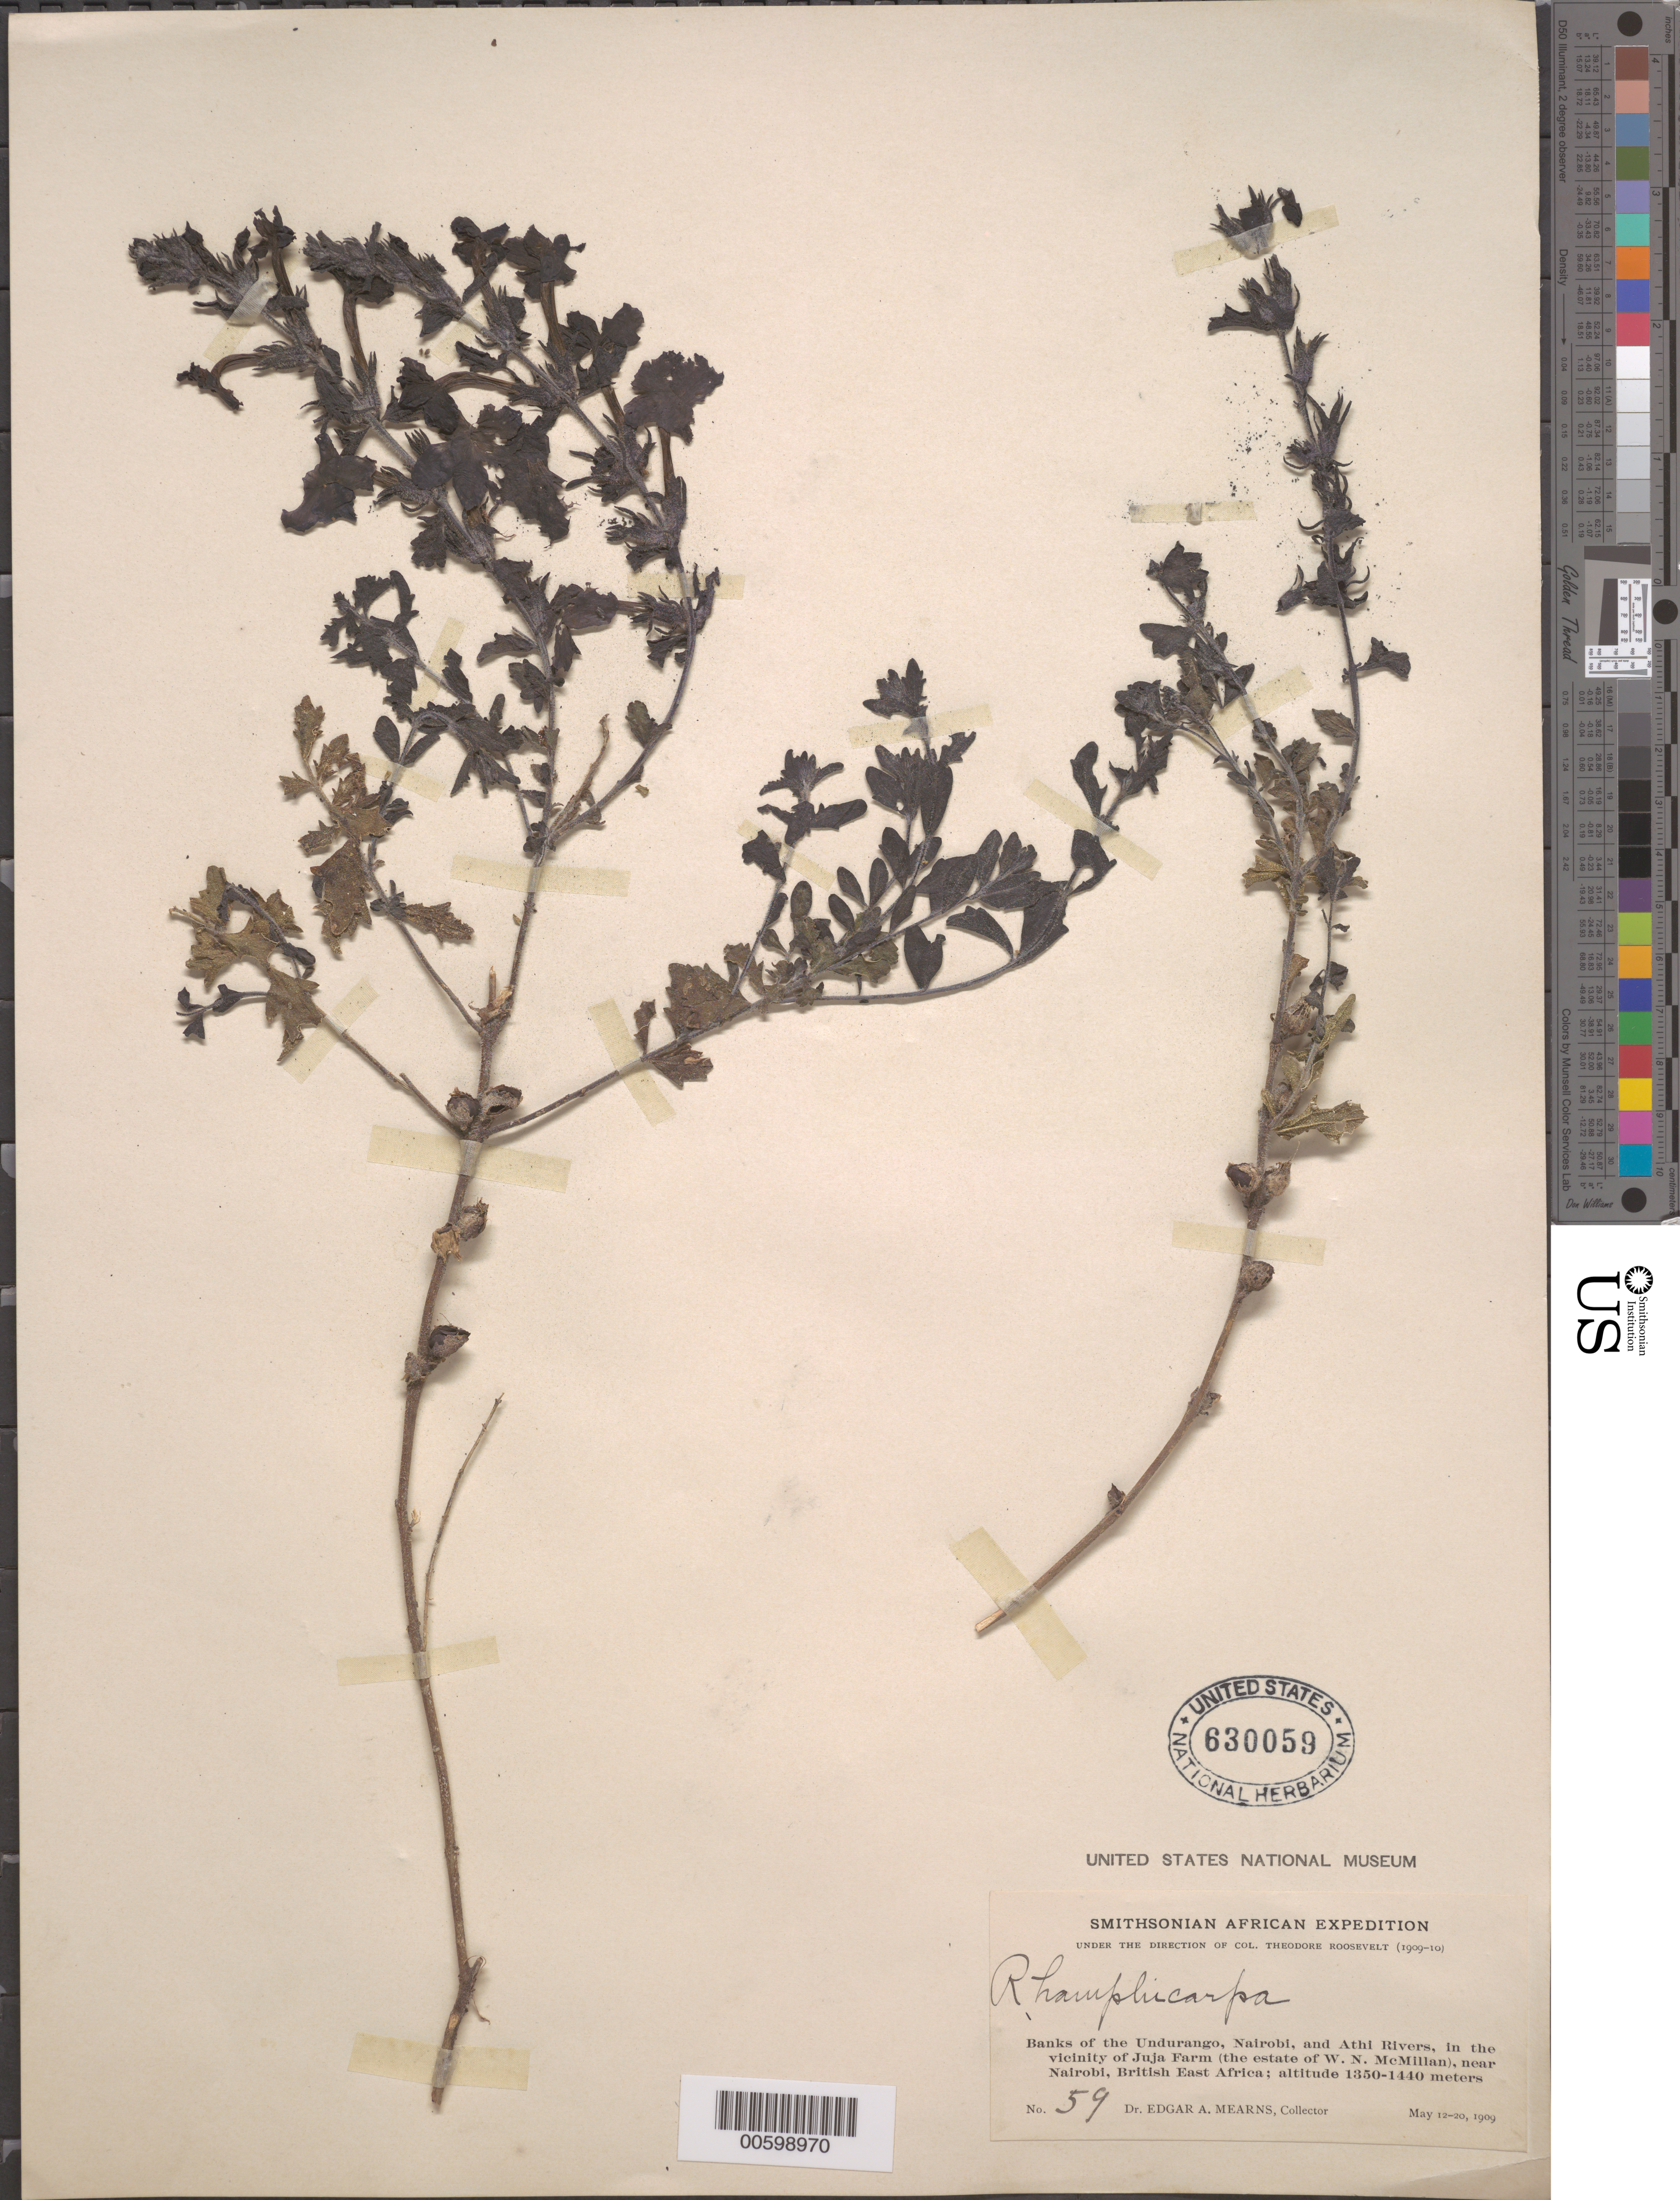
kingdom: Plantae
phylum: Tracheophyta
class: Magnoliopsida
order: Lamiales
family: Orobanchaceae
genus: Rhamphicarpa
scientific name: Rhamphicarpa sp.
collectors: E. A. Mearns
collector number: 59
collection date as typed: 12 May 1909 to 20 May 1909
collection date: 1909-05-12/1909-05-20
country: Kenya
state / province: Nairobi Area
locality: Banks of the Undurango, Nairobi, and Athi rivers, in the vicinity of Juja farm ( estate of McMillan) near Nairobi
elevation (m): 1350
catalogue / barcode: US 630059